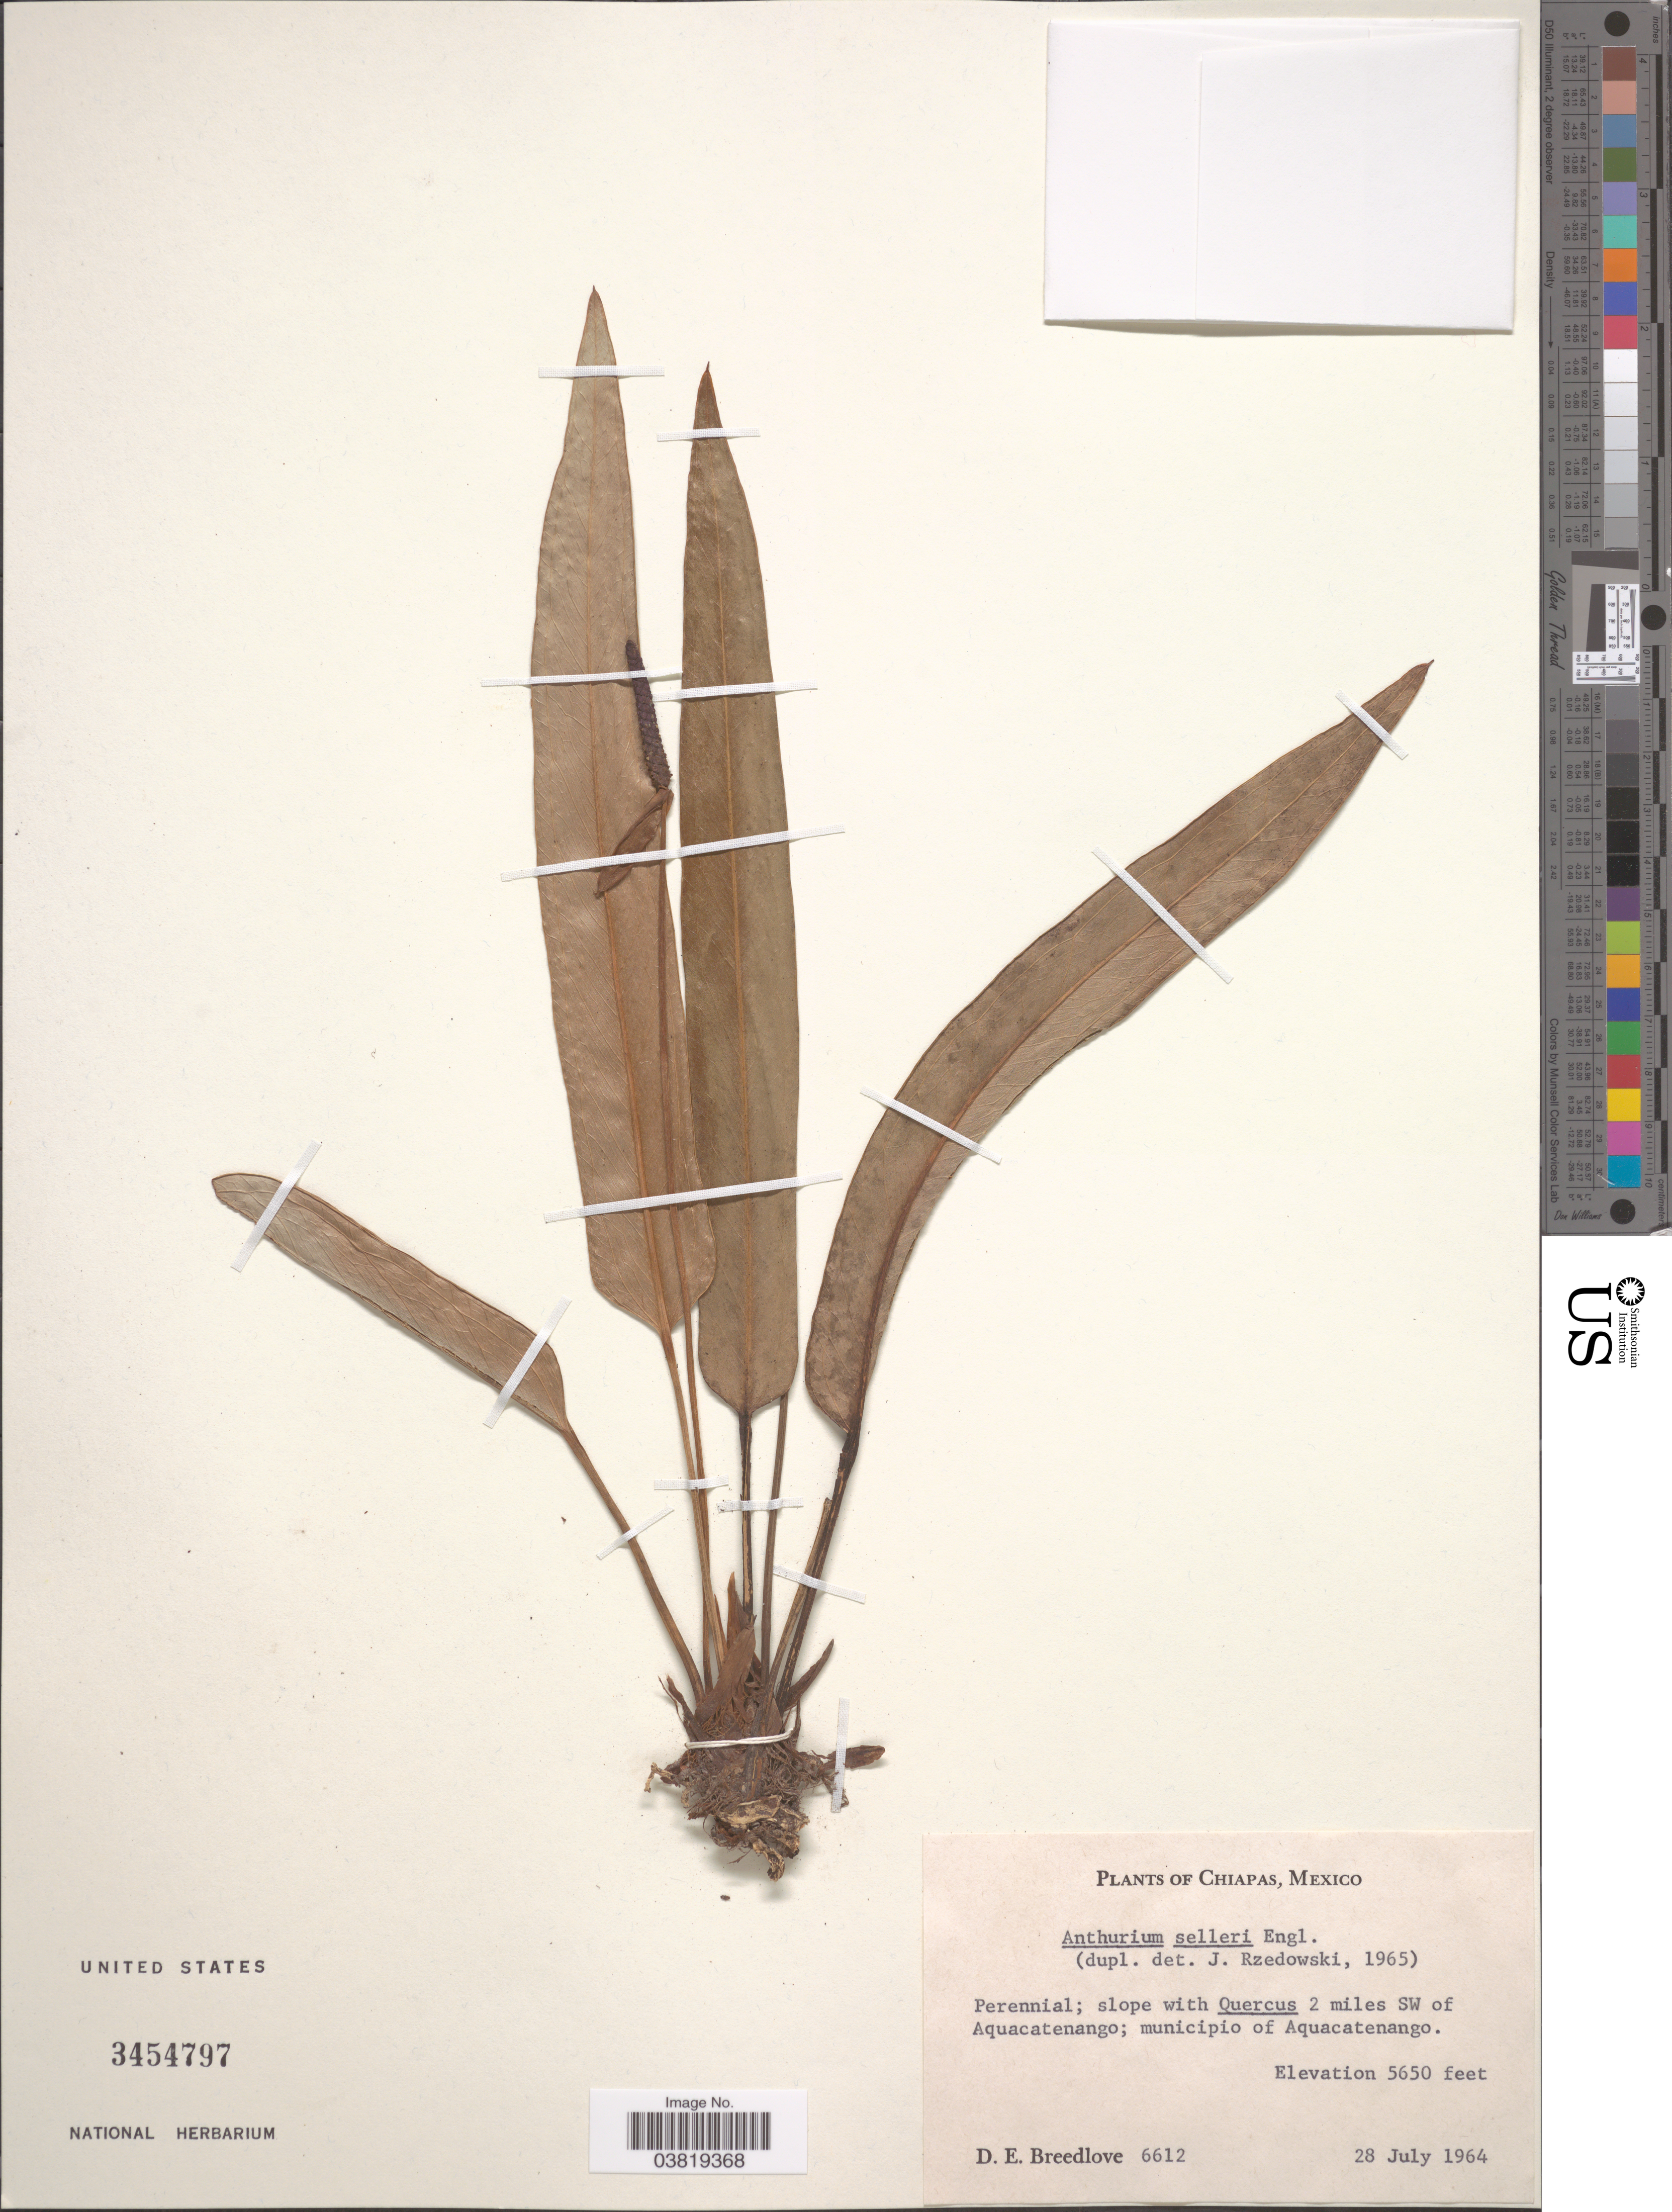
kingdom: Plantae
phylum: Tracheophyta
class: Liliopsida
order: Alismatales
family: Araceae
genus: Anthurium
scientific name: Anthurium seleri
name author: Engl.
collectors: D. E. Breedlove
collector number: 6612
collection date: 1964-07-28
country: Mexico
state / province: Chiapas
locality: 2 miles SW of Aquacatenango; municipio of Aquacatenango.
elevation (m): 1722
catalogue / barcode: US 3454797